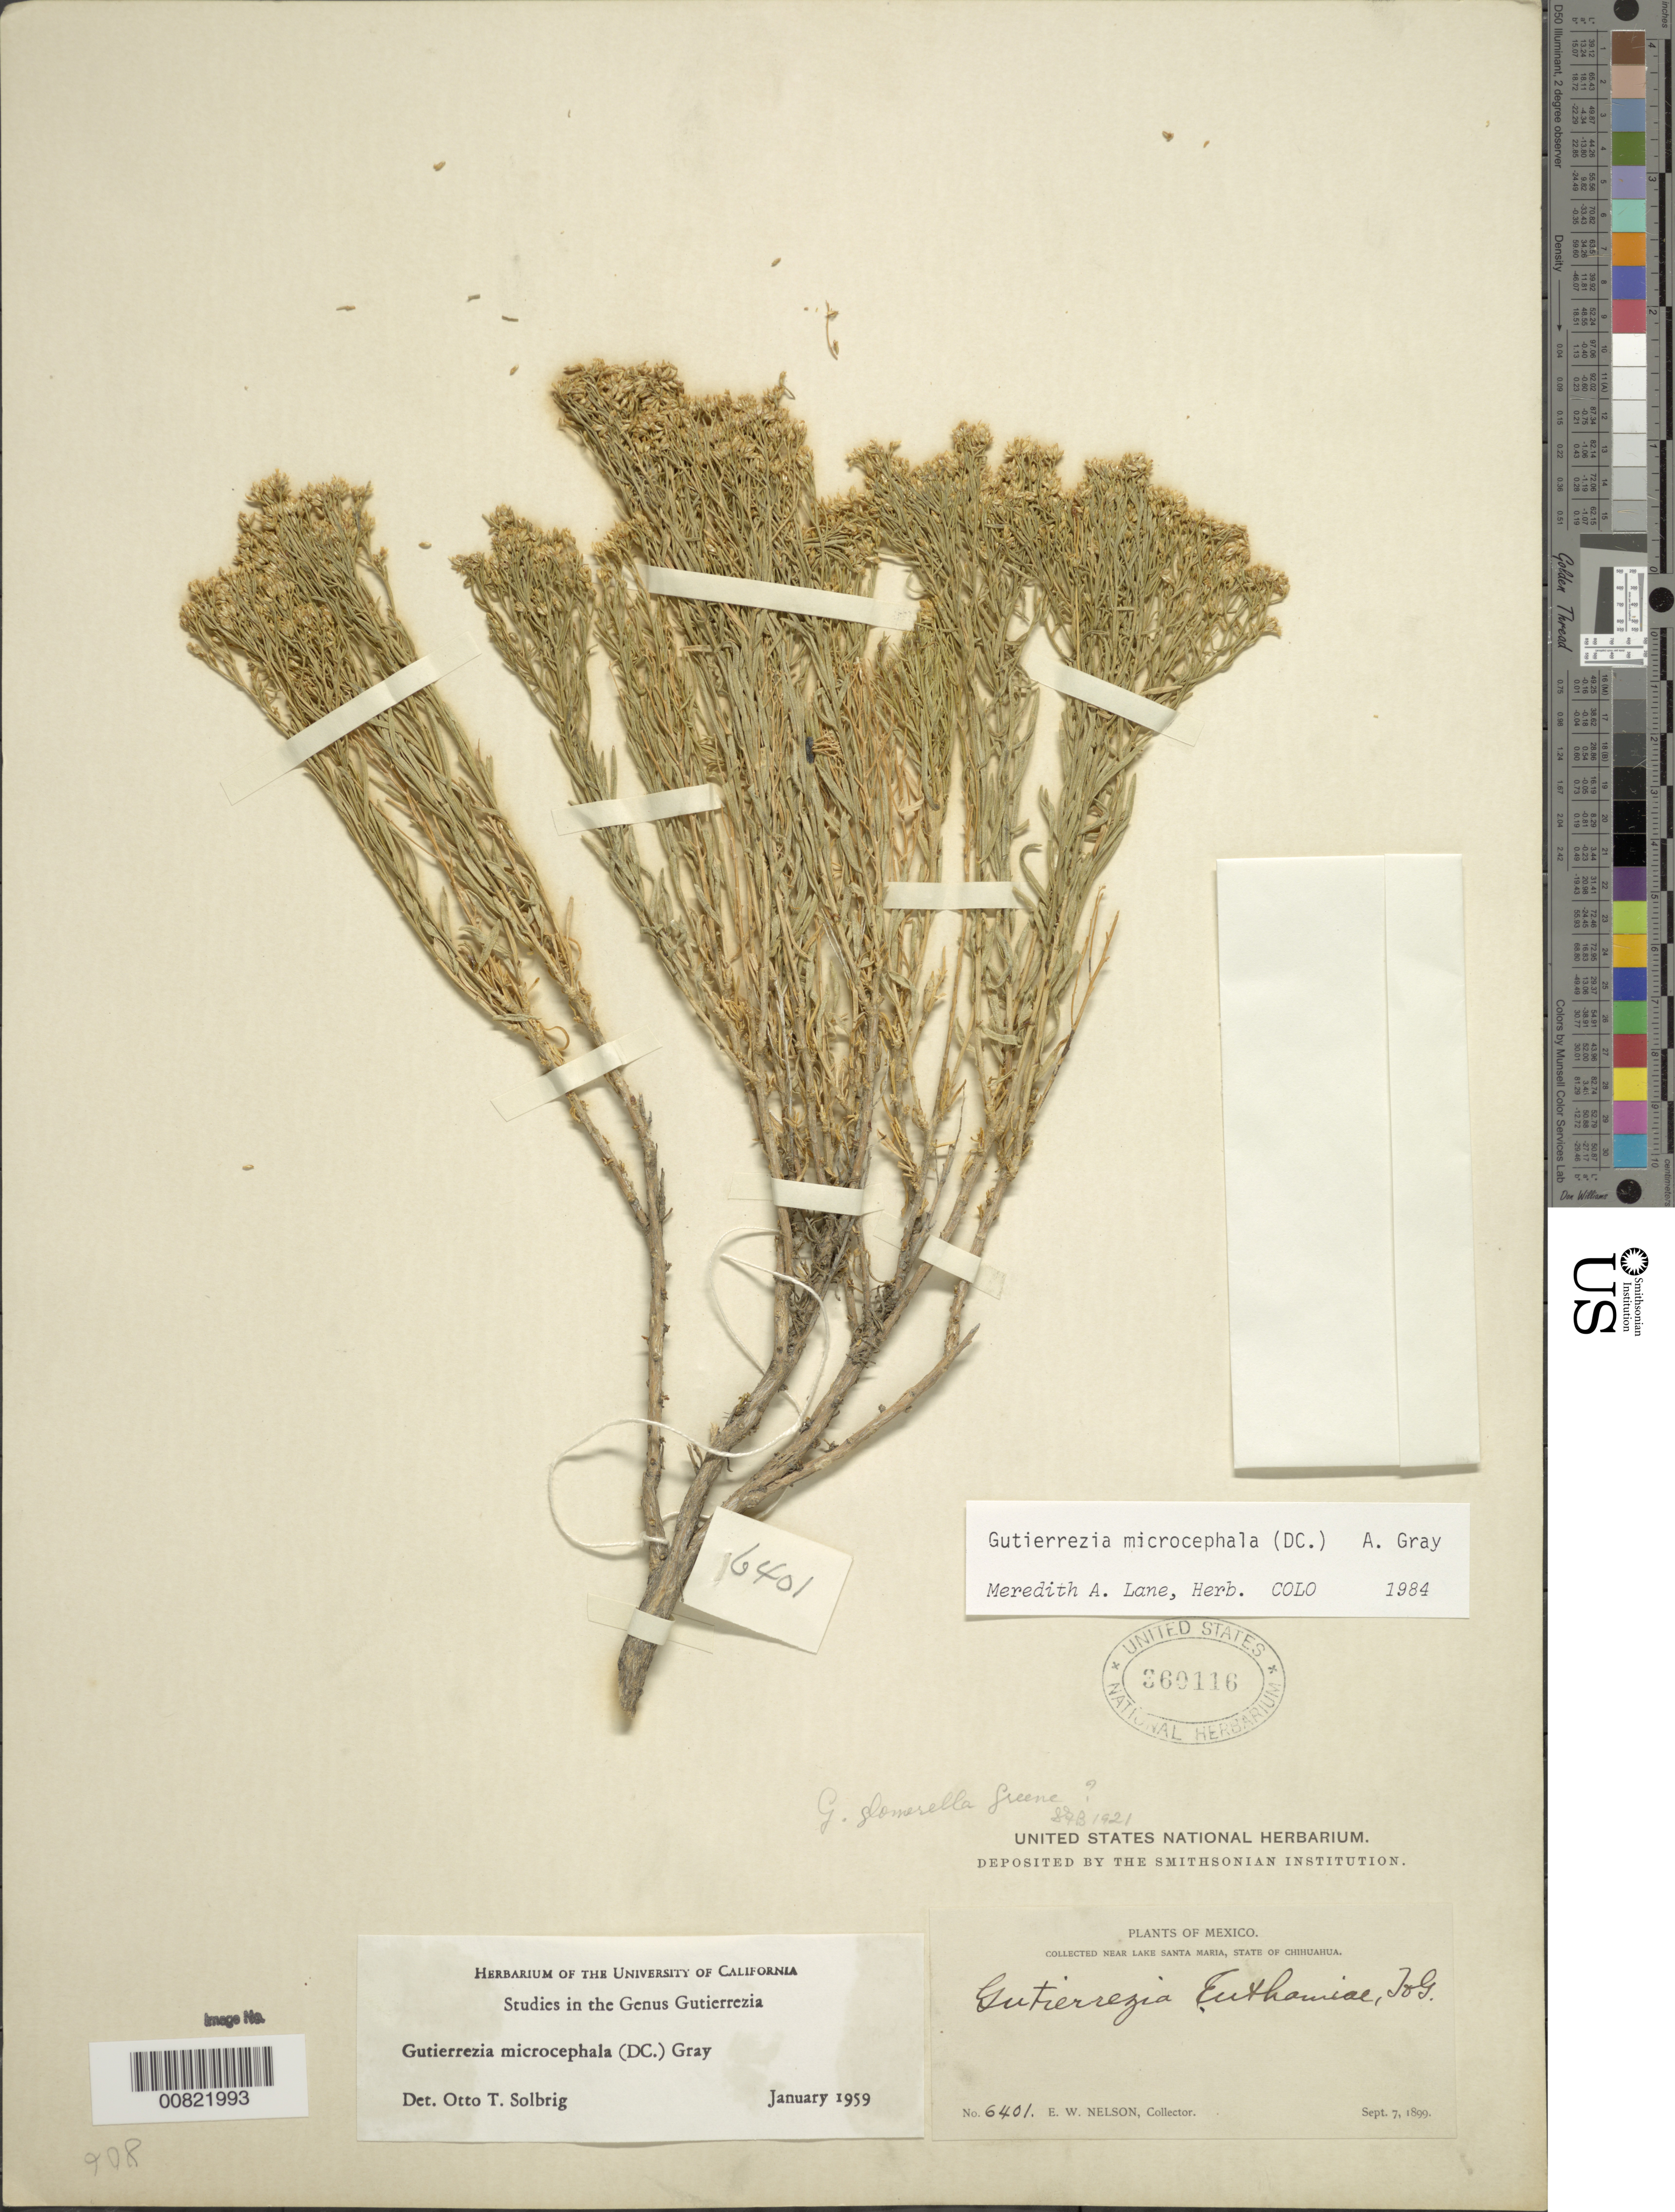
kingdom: Plantae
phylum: Tracheophyta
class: Magnoliopsida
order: Asterales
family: Asteraceae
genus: Gutierrezia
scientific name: Gutierrezia microcephala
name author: (DC.) A. Gray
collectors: E. W. Nelson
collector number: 6401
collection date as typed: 07 Sep 1899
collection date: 1899-09-07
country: Mexico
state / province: Chihuahua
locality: Near Lake Santa Maria, Chihuahua.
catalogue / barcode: US 360116